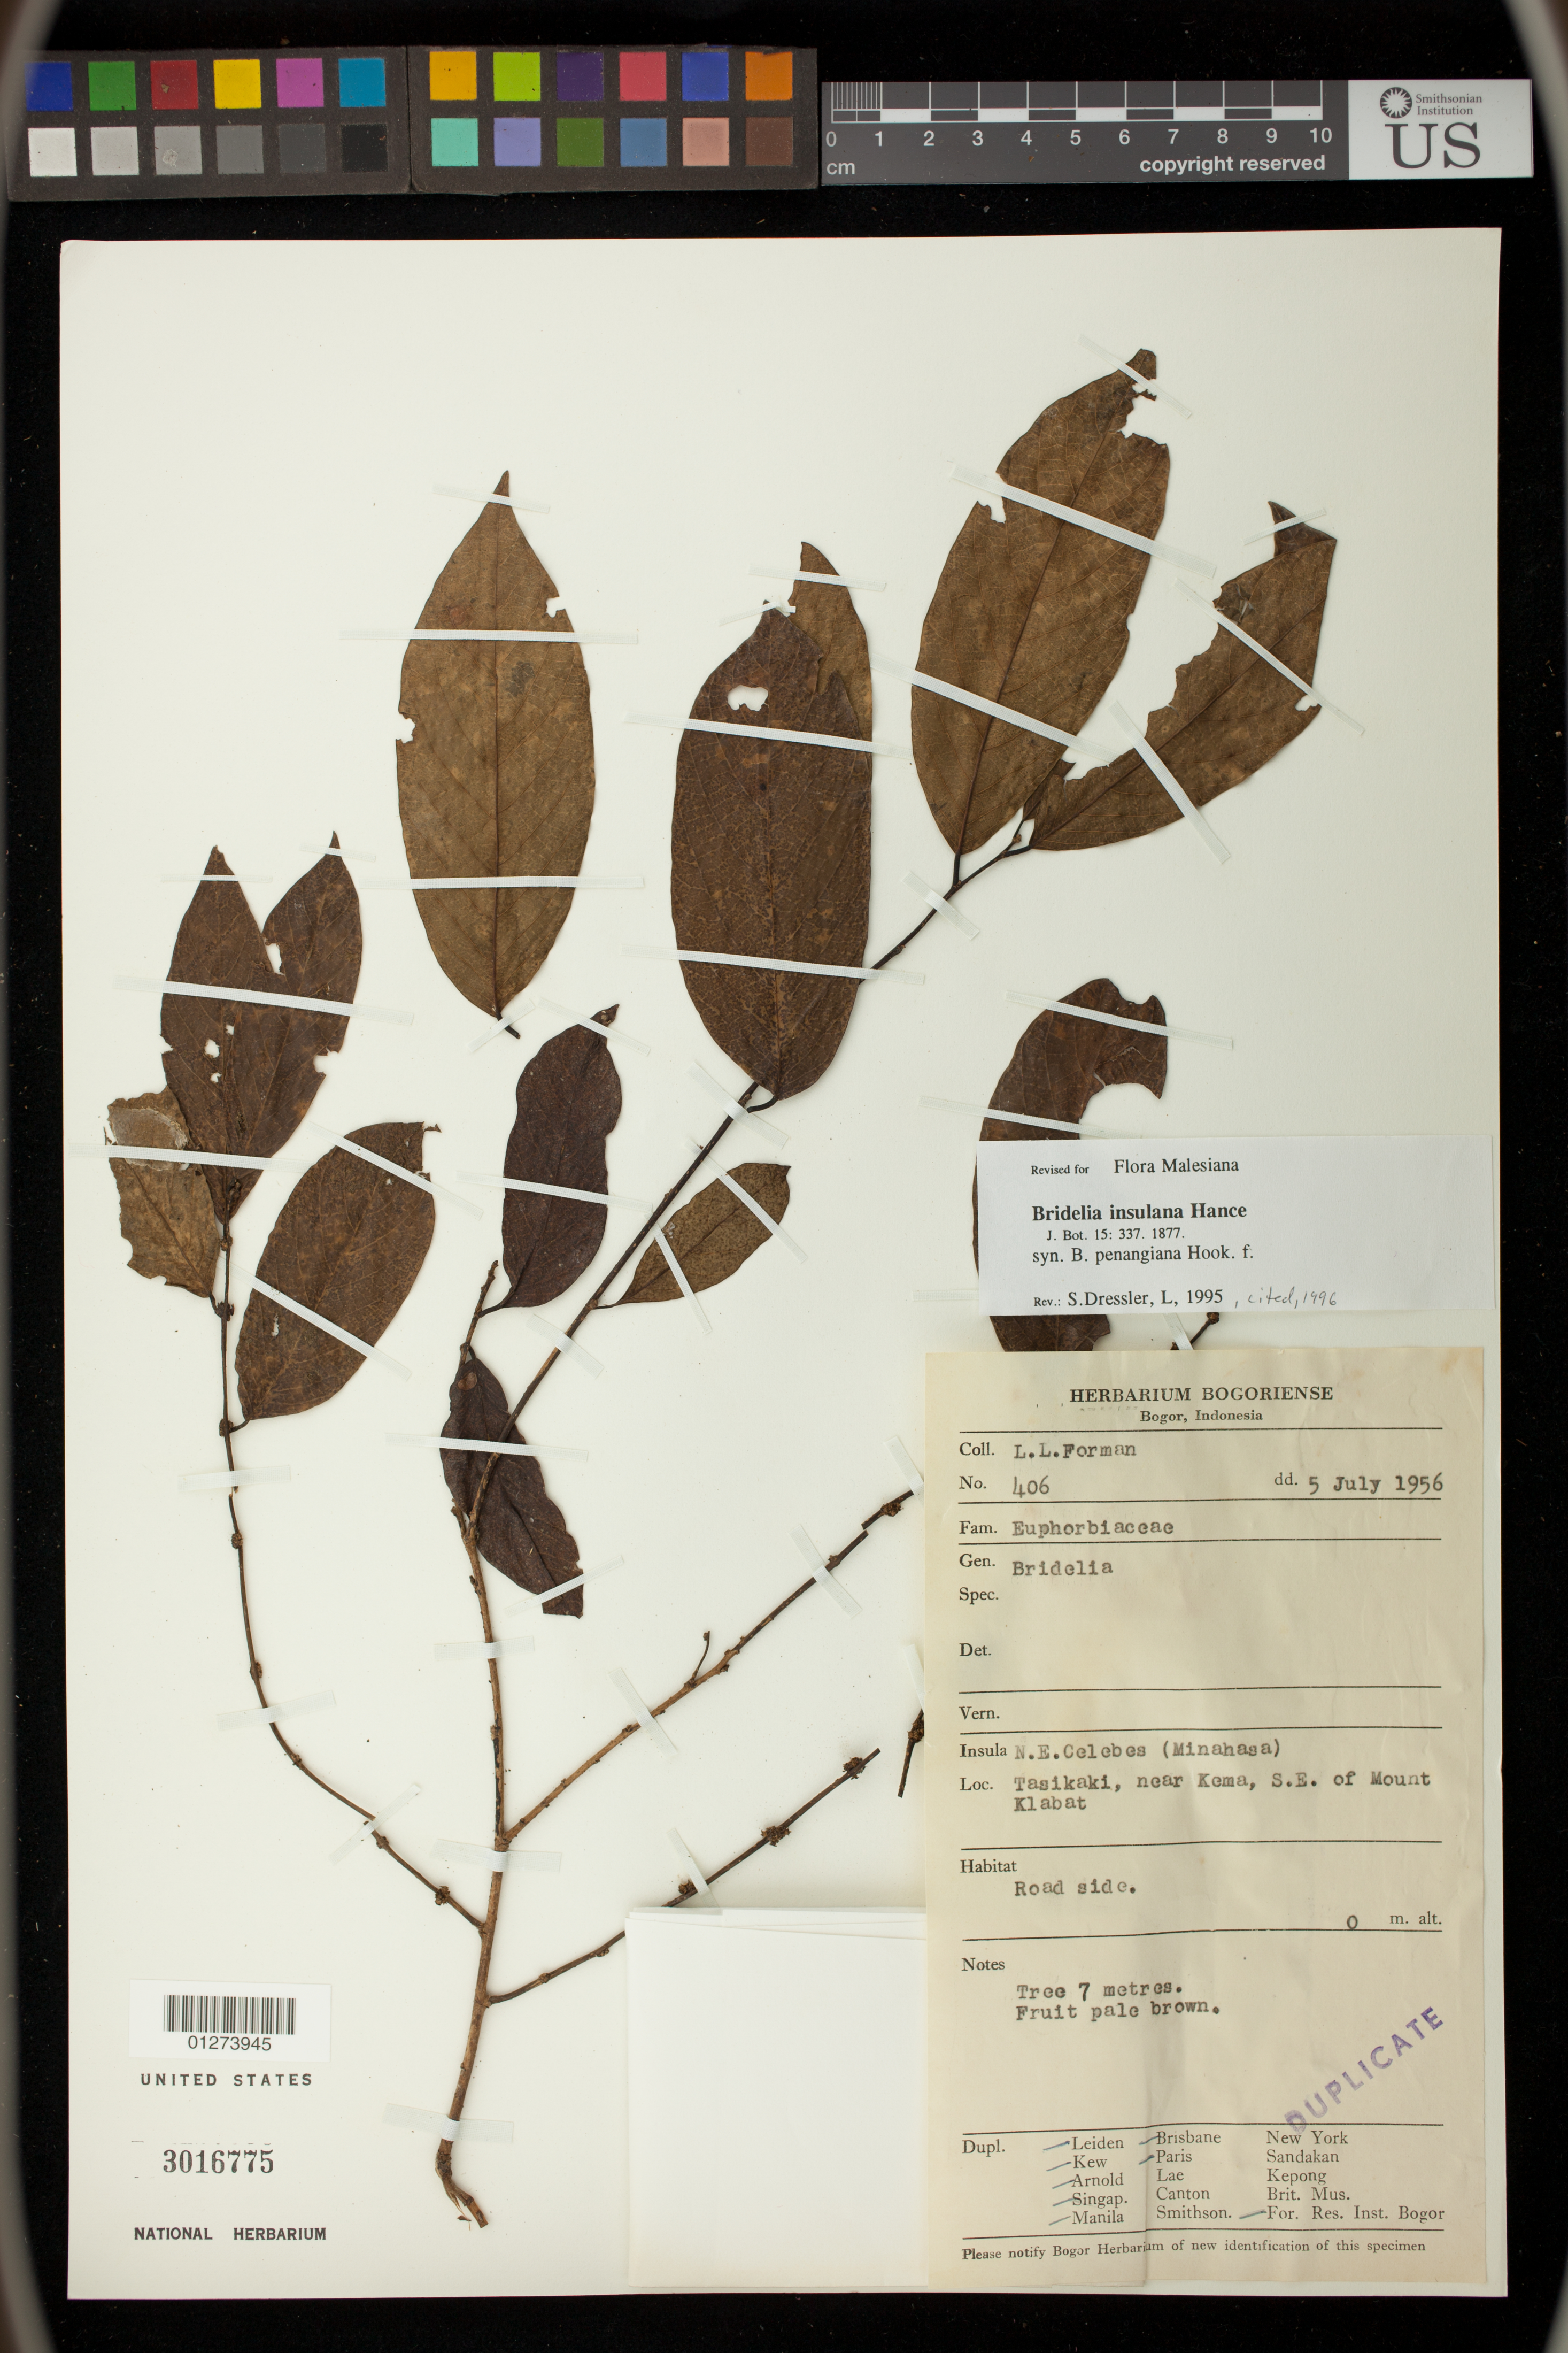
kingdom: Plantae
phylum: Tracheophyta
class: Magnoliopsida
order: Malpighiales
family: Phyllanthaceae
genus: Bridelia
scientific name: Bridelia insulana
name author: Hance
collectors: L. Forman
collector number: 406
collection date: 1956-07-05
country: Indonesia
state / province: Sulawesi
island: Sulawesi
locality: Tasikaki, near Kema, S.E. of Mount Klabat, North Sulawesi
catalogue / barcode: US 3016775